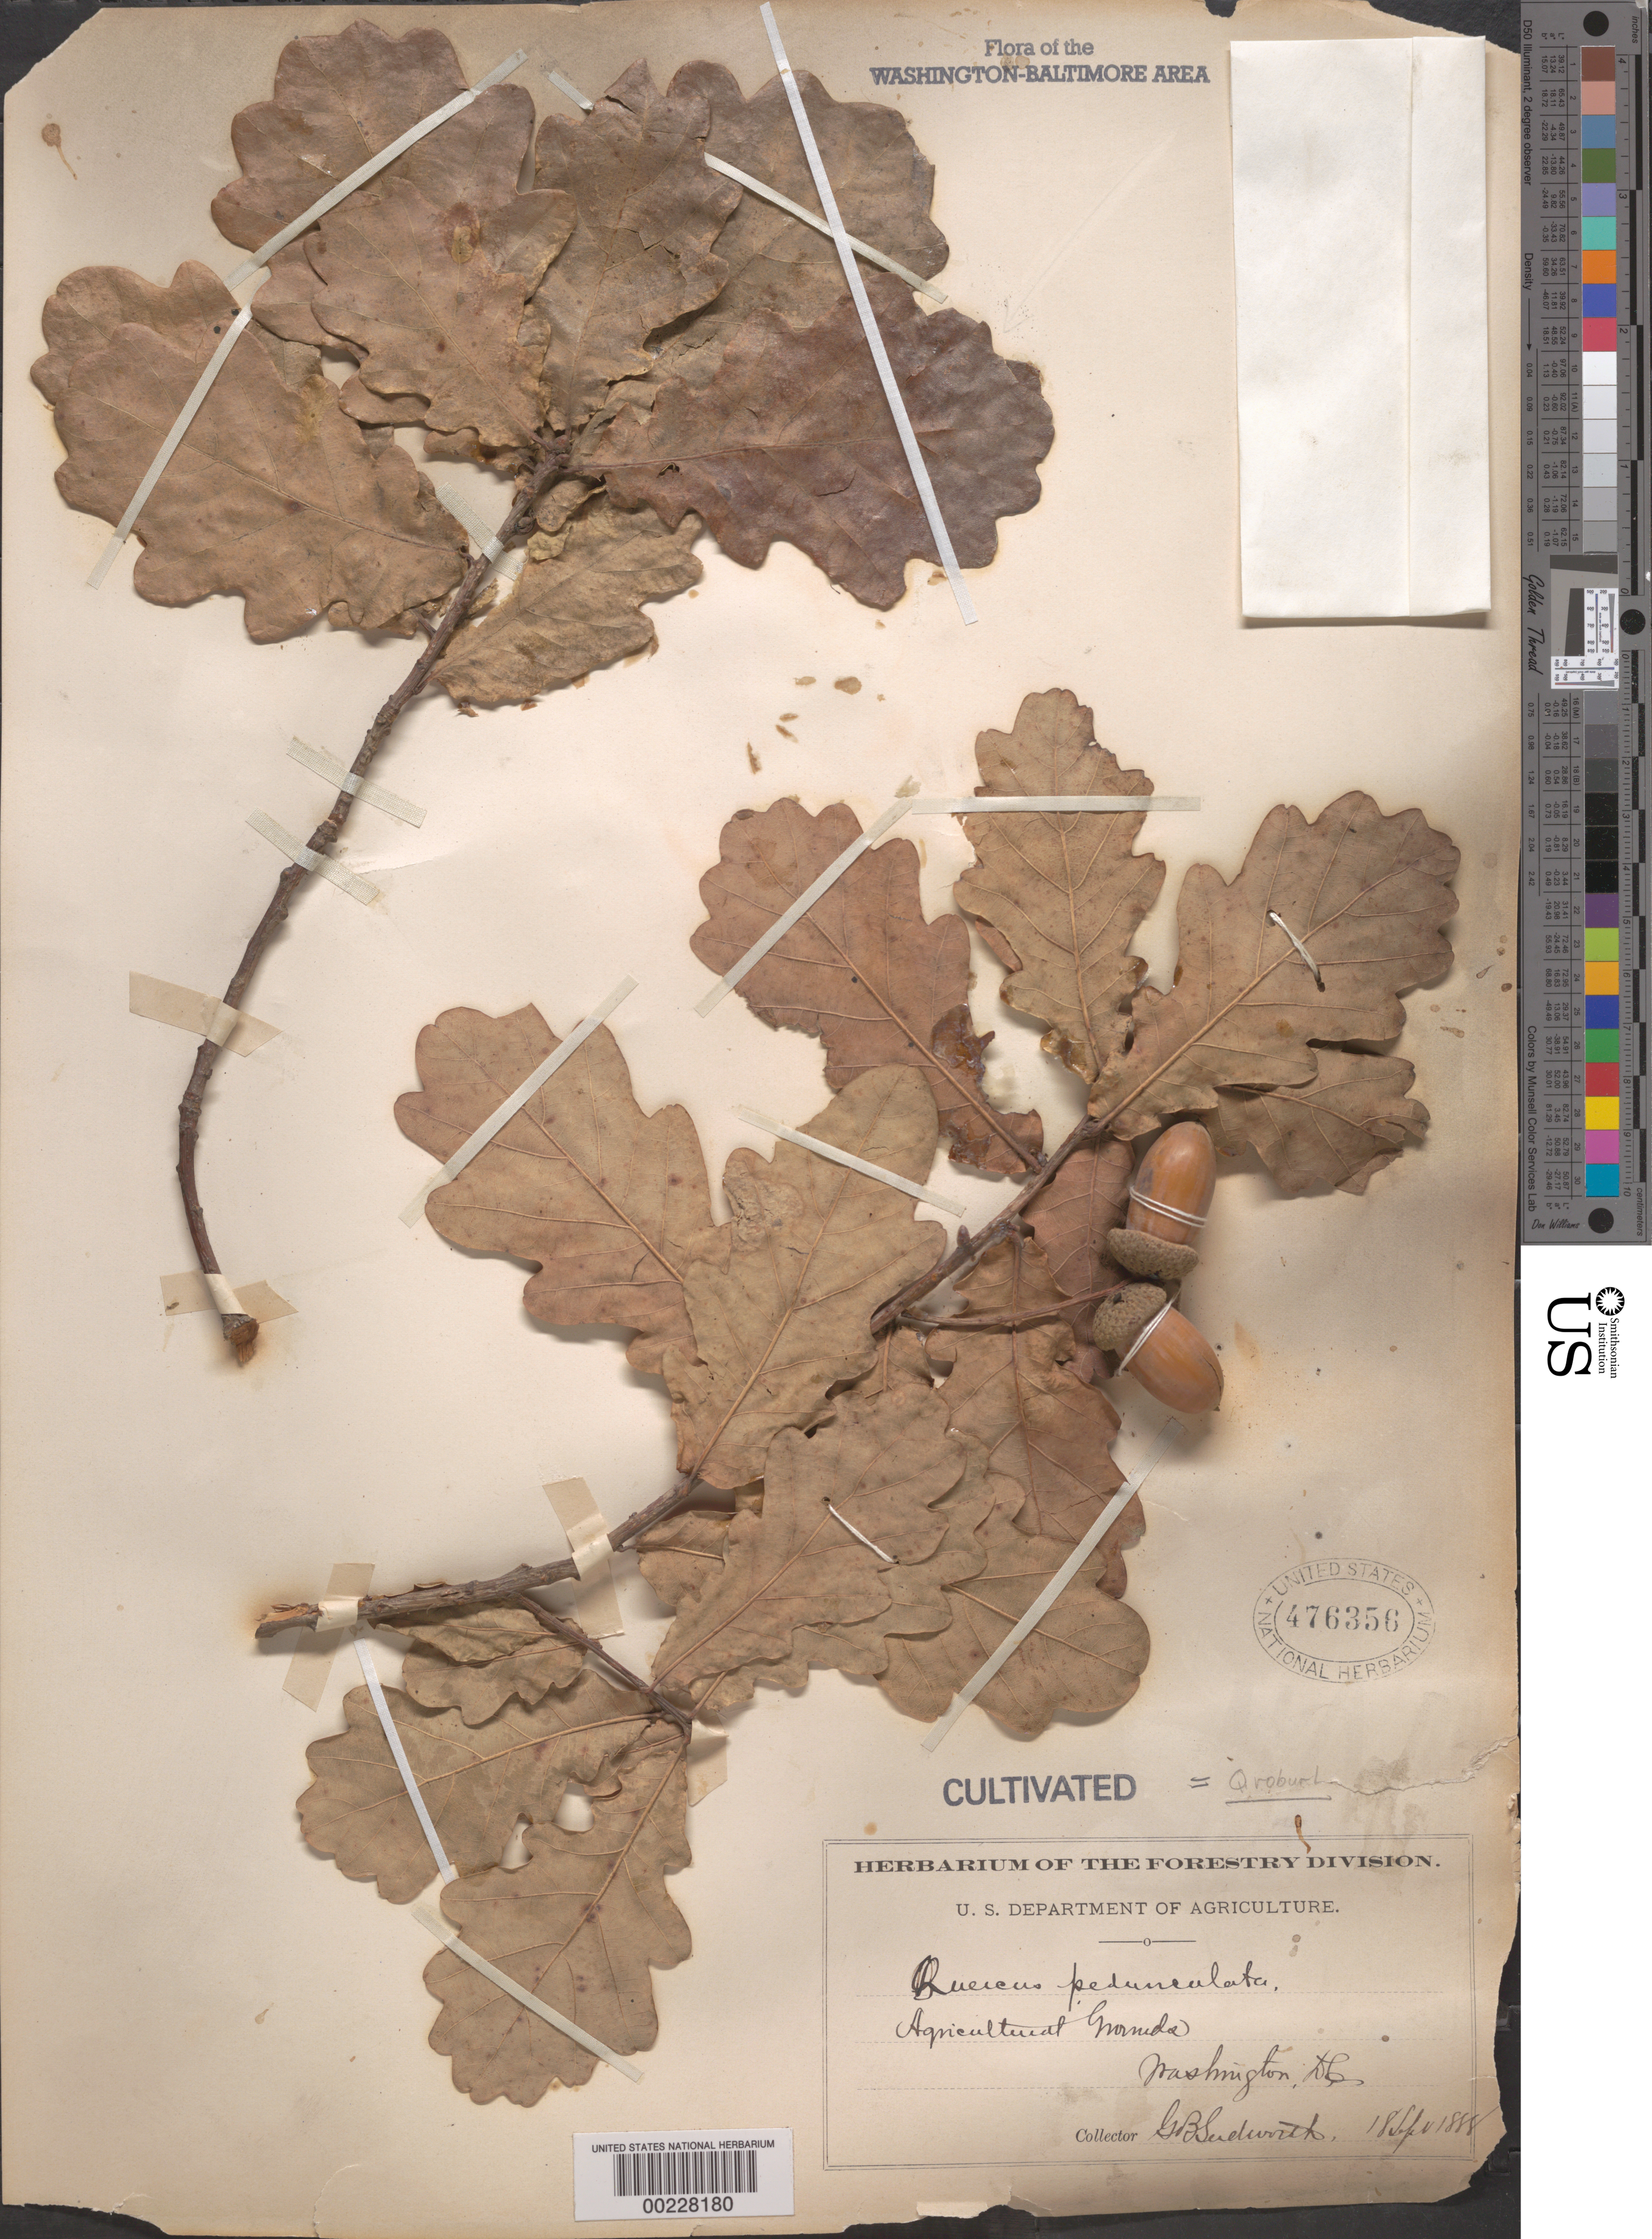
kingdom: Plantae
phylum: Tracheophyta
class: Magnoliopsida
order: Fagales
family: Fagaceae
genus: Quercus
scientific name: Quercus robur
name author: L.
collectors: G. B. Sudworth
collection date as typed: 18 Sep 1888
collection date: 1888-09-18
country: United States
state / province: District of Columbia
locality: Agricultural grounds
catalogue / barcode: US 476356